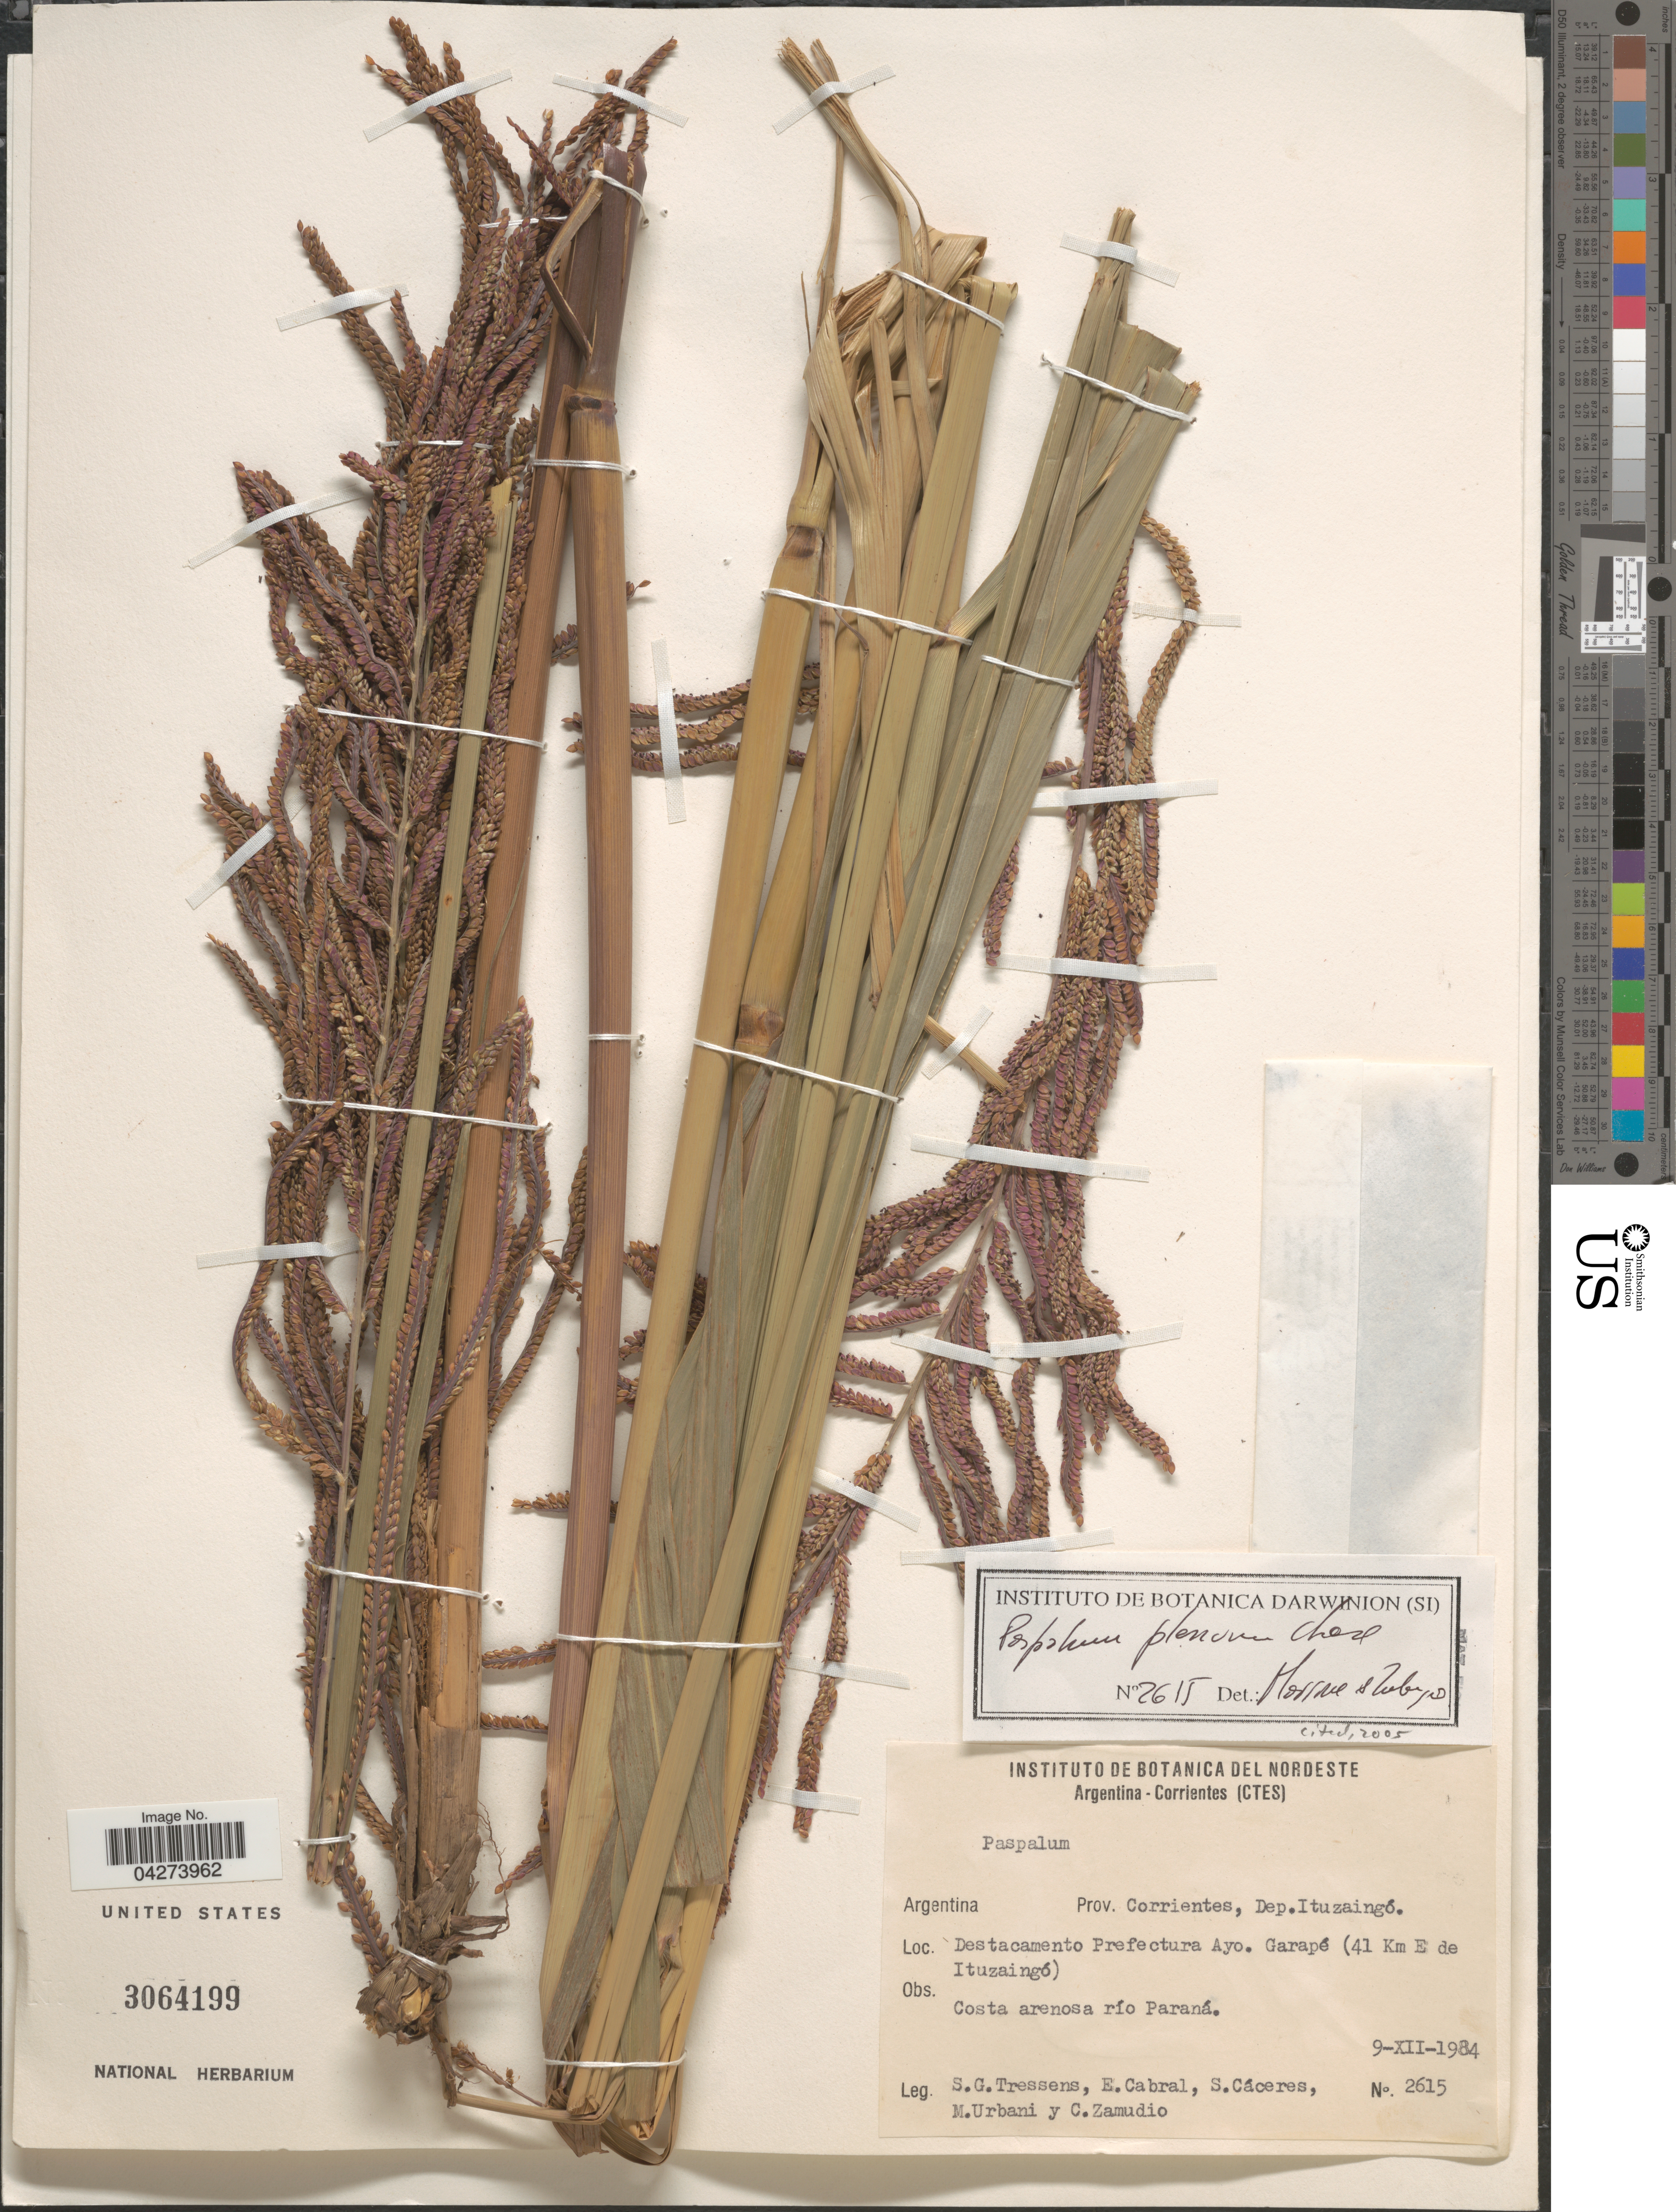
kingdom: Plantae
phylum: Tracheophyta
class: Liliopsida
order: Poales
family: Poaceae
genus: Paspalum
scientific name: Paspalum plenum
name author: Chase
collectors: S. Tressens, E. Cabral, S. Cáceres, M. Urbani & C. Zamudio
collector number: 2615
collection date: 1984-12-09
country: Argentina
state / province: Corrientes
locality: Dep. Ituzaingó. Destacamento Prefectura Ayo. Garapé (41 Km E de Ituzaingó). Costa arenosa río Paraná.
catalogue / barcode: US 3064199